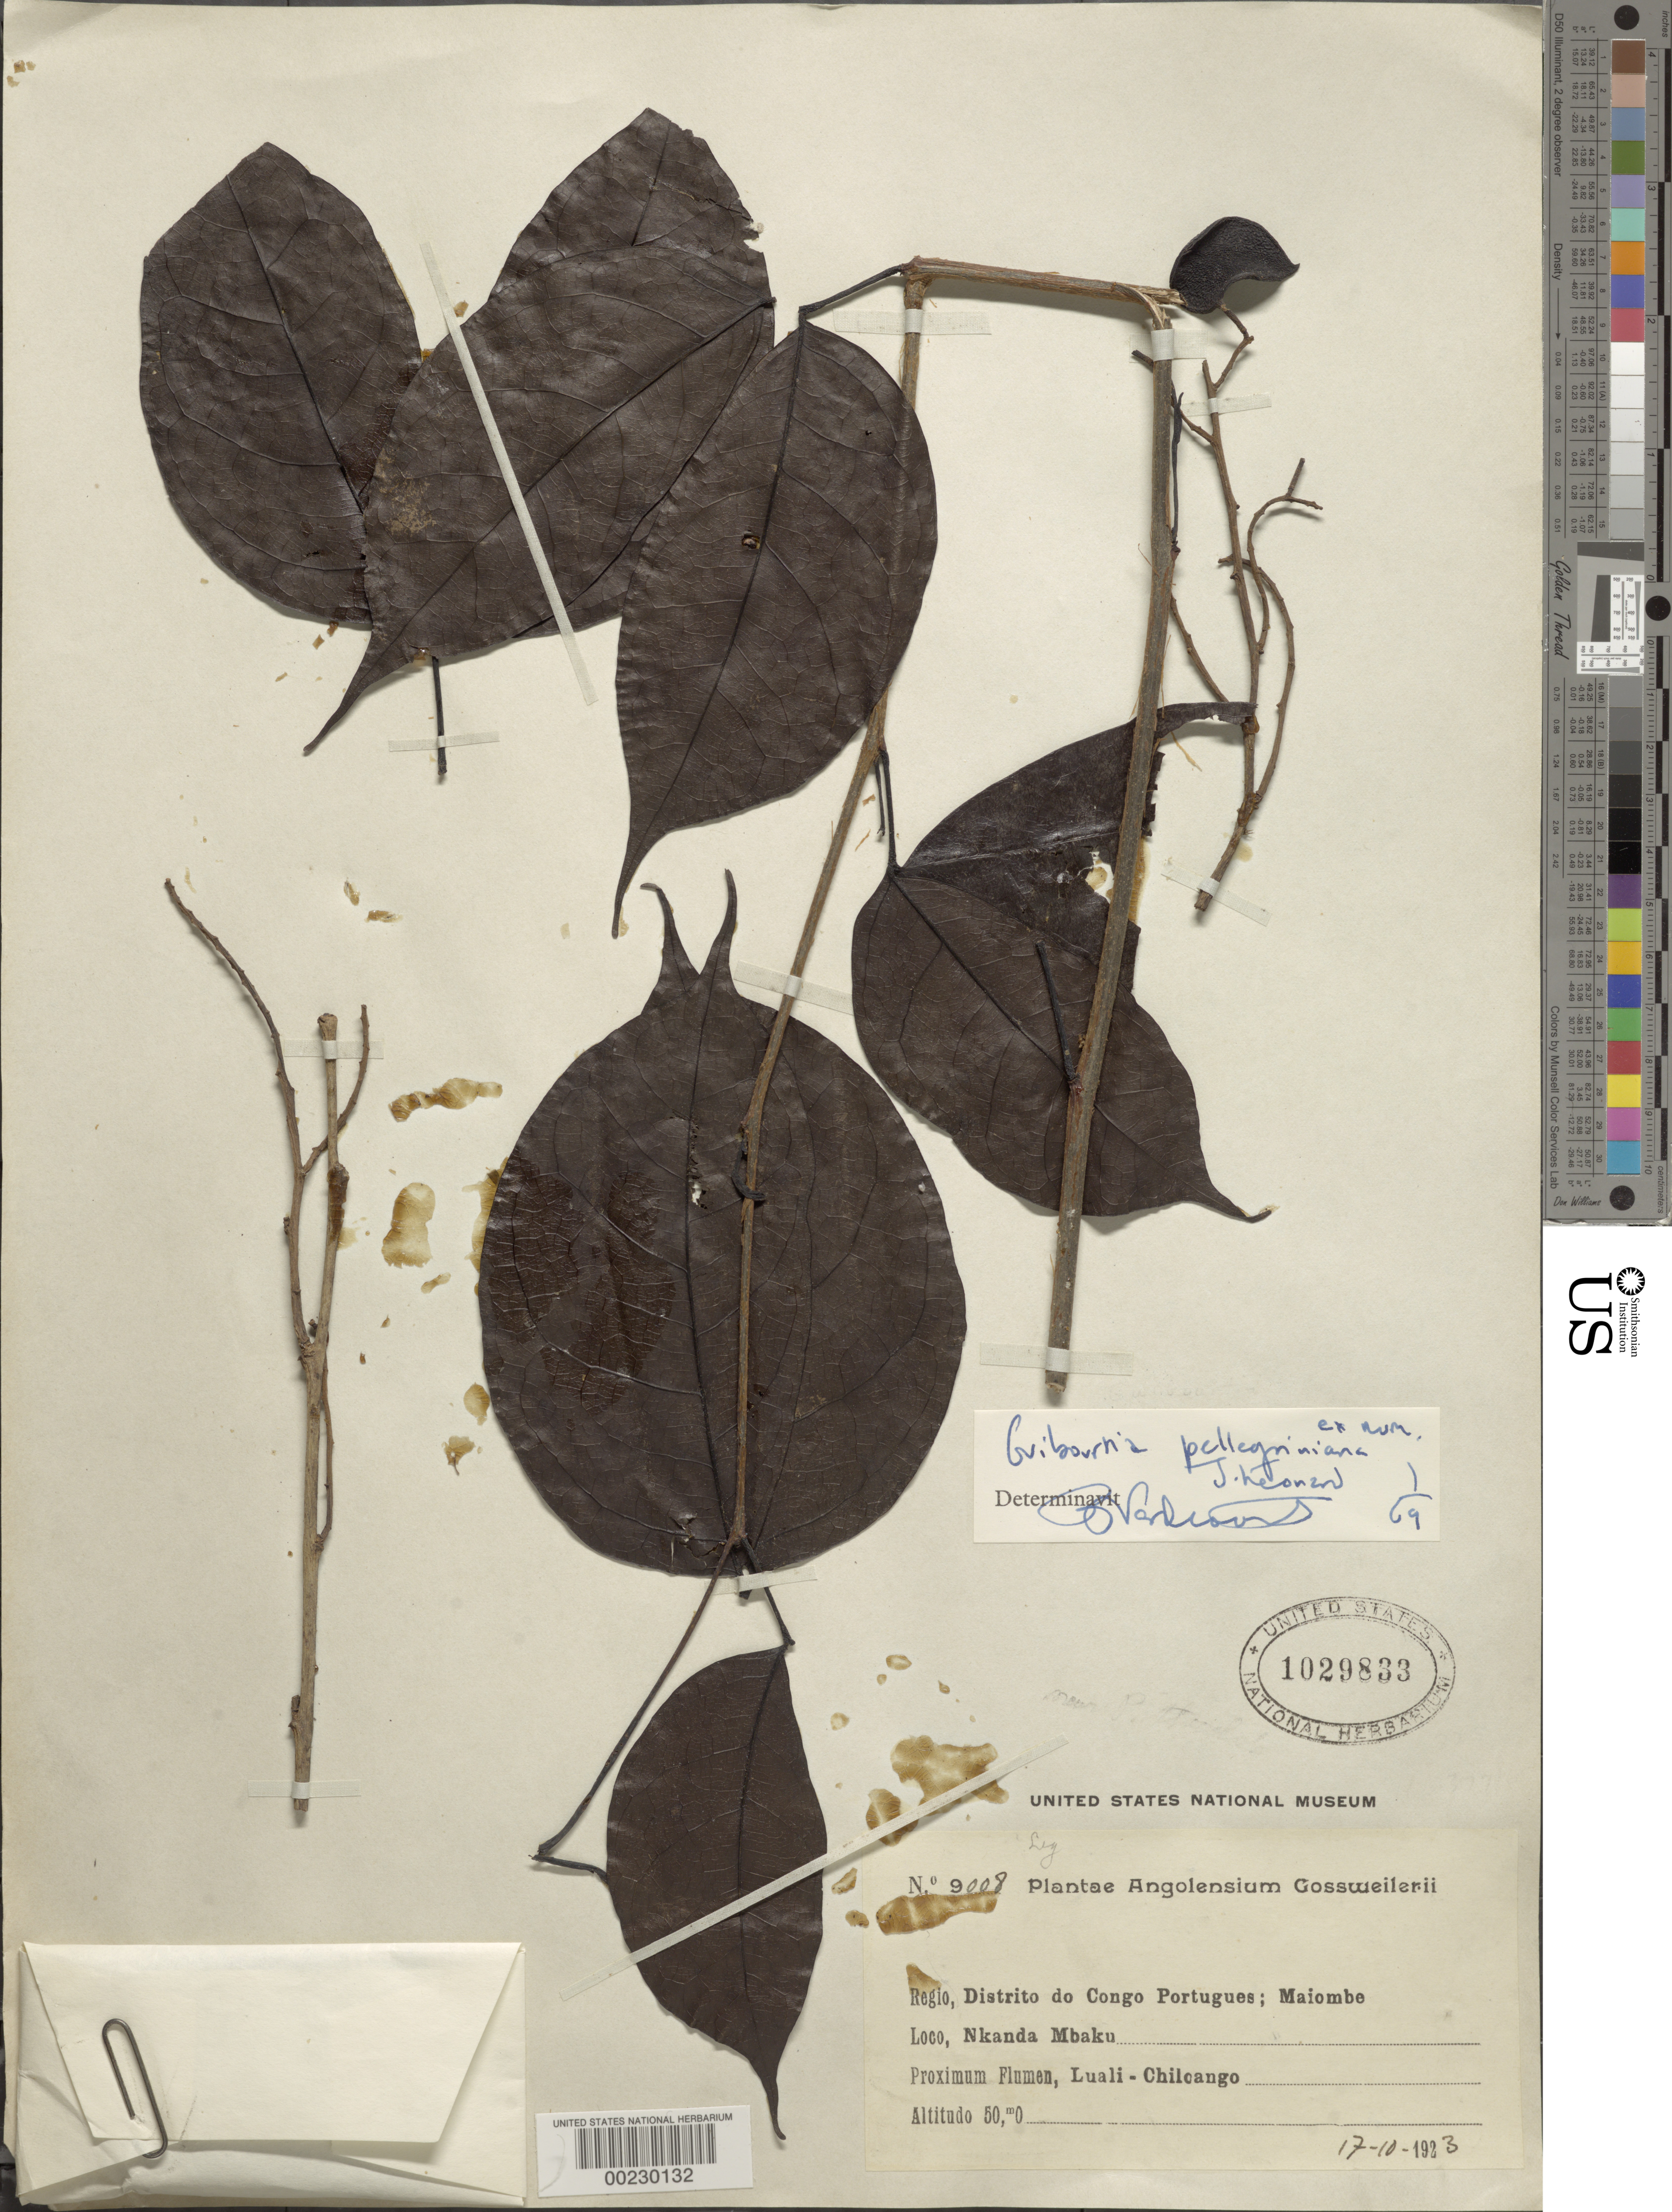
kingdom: Plantae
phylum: Tracheophyta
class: Magnoliopsida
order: Fabales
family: Fabaceae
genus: Guibourtia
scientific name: Guibourtia pellegriniana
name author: J. Léonard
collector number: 9008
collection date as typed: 17 Oct 1923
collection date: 1923-10-17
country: Angola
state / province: Cabinda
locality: Nkanda Mbaku, nearest rivers Luali-Chilcango; Congo Portugues dist.; Maiombe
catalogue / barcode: US 1029833